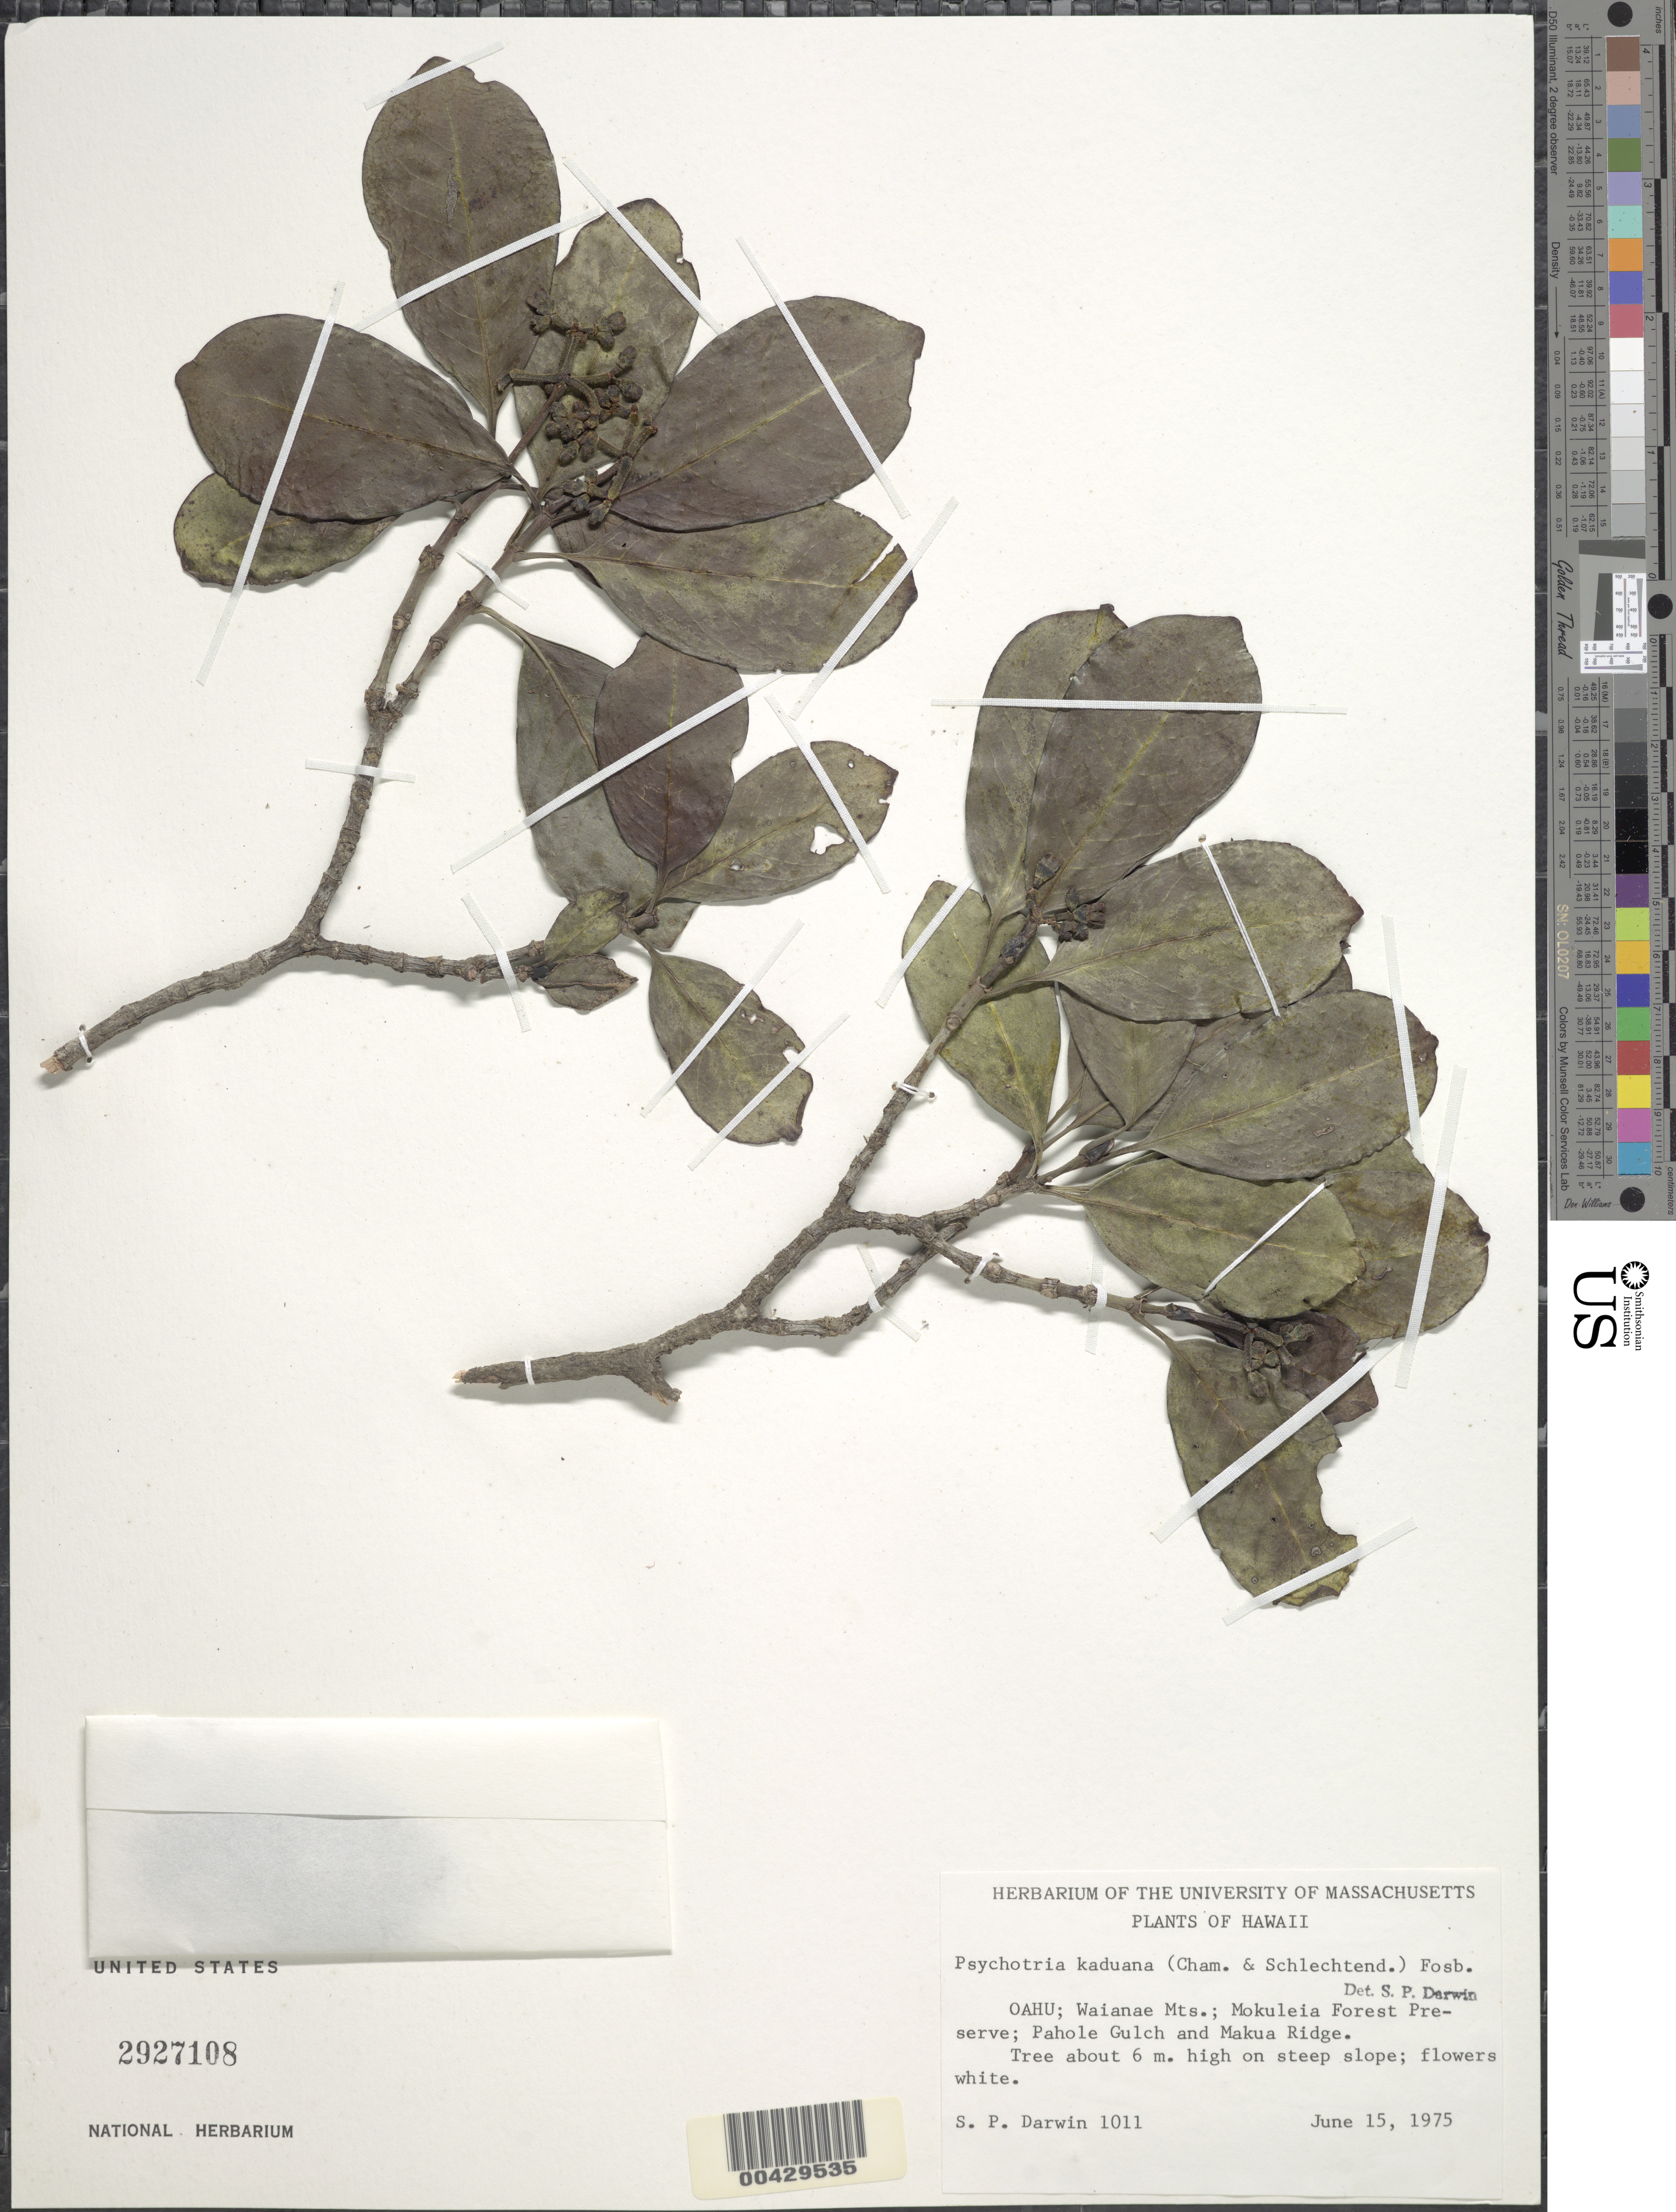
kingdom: Plantae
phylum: Tracheophyta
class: Magnoliopsida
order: Gentianales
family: Rubiaceae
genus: Psychotria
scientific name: Psychotria kaduana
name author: (Cham. & Schltdl.) Fosberg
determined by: Darwin, S. P.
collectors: S. P. Darwin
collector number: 1011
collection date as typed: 15 Jun 1975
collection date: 1975-06-15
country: United States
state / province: Hawaii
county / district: Honolulu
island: Oahu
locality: Waianae Mountains, Mokuleia Forest Preserve, Pahole Gulch & Makua Ridge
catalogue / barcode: US 2927108